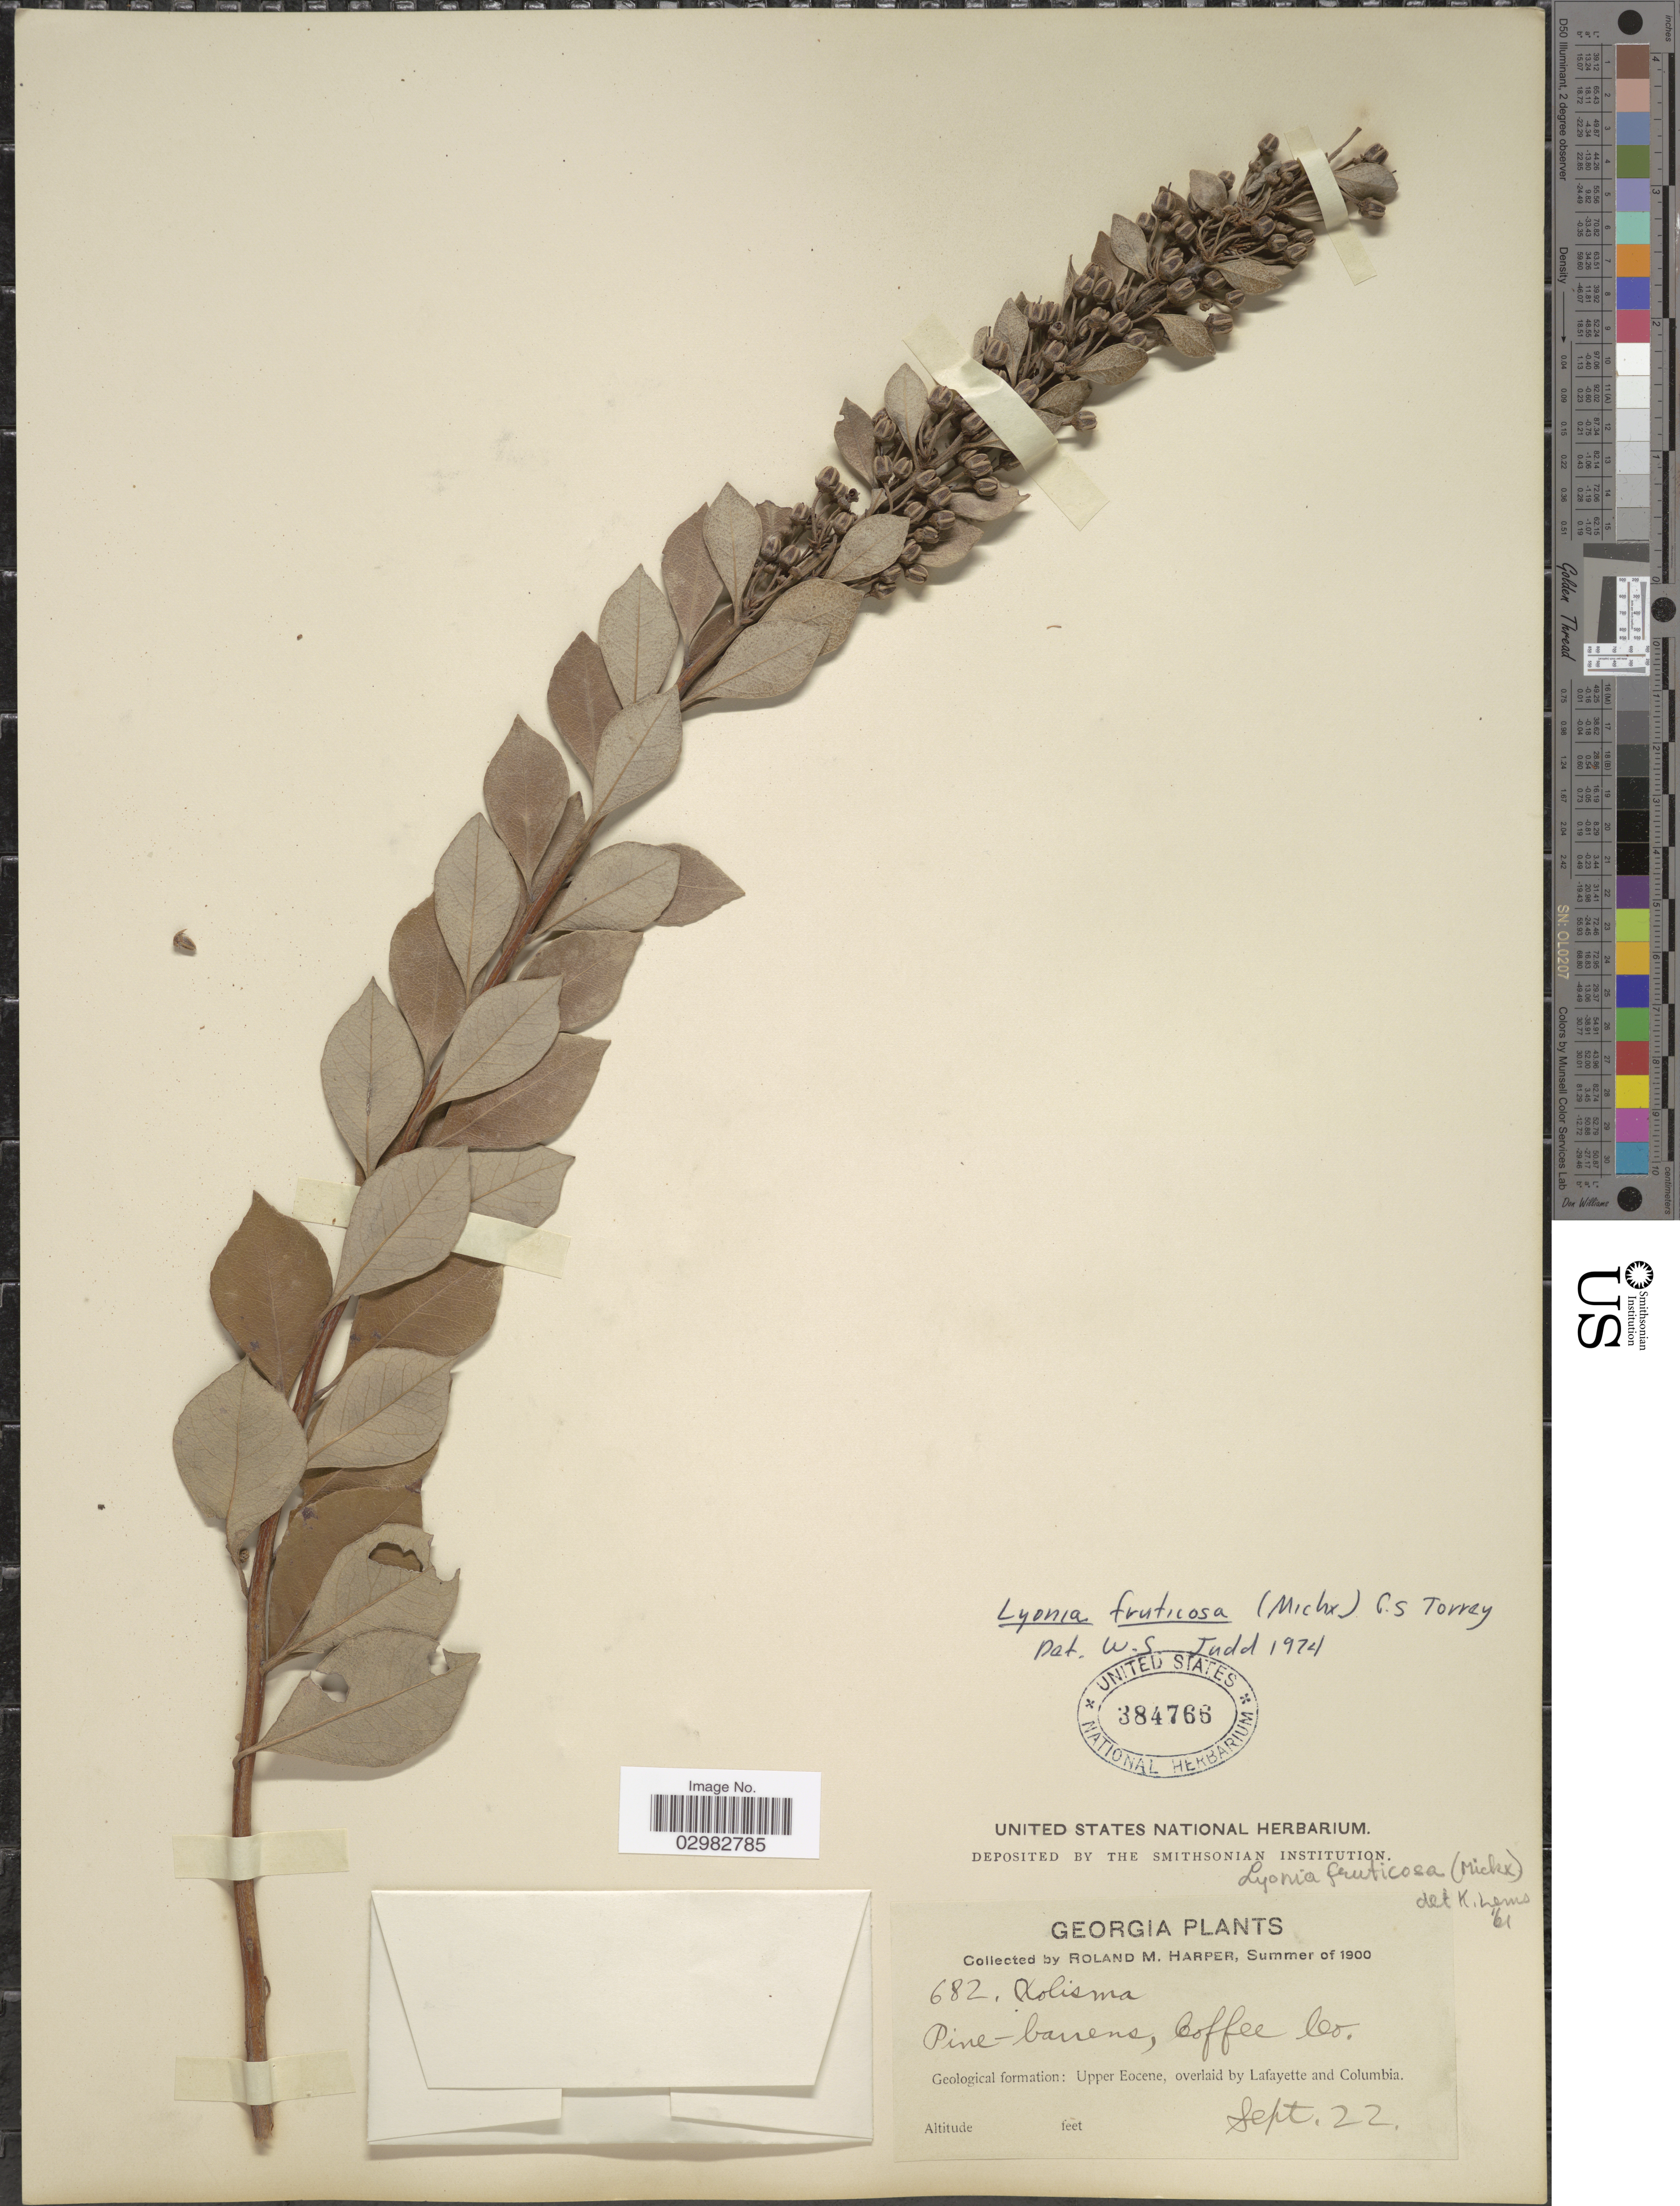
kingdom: Plantae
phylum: Tracheophyta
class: Magnoliopsida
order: Ericales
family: Ericaceae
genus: Lyonia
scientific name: Lyonia fruticosa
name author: (Michx.) G.S. Torr.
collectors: R. M. Harper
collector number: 682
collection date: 1900-09-22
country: United States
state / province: Georgia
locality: Coffee Co., Geological formation, Upper Eocene, overlaid by Lafayette and Columbia.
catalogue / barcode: US 384766